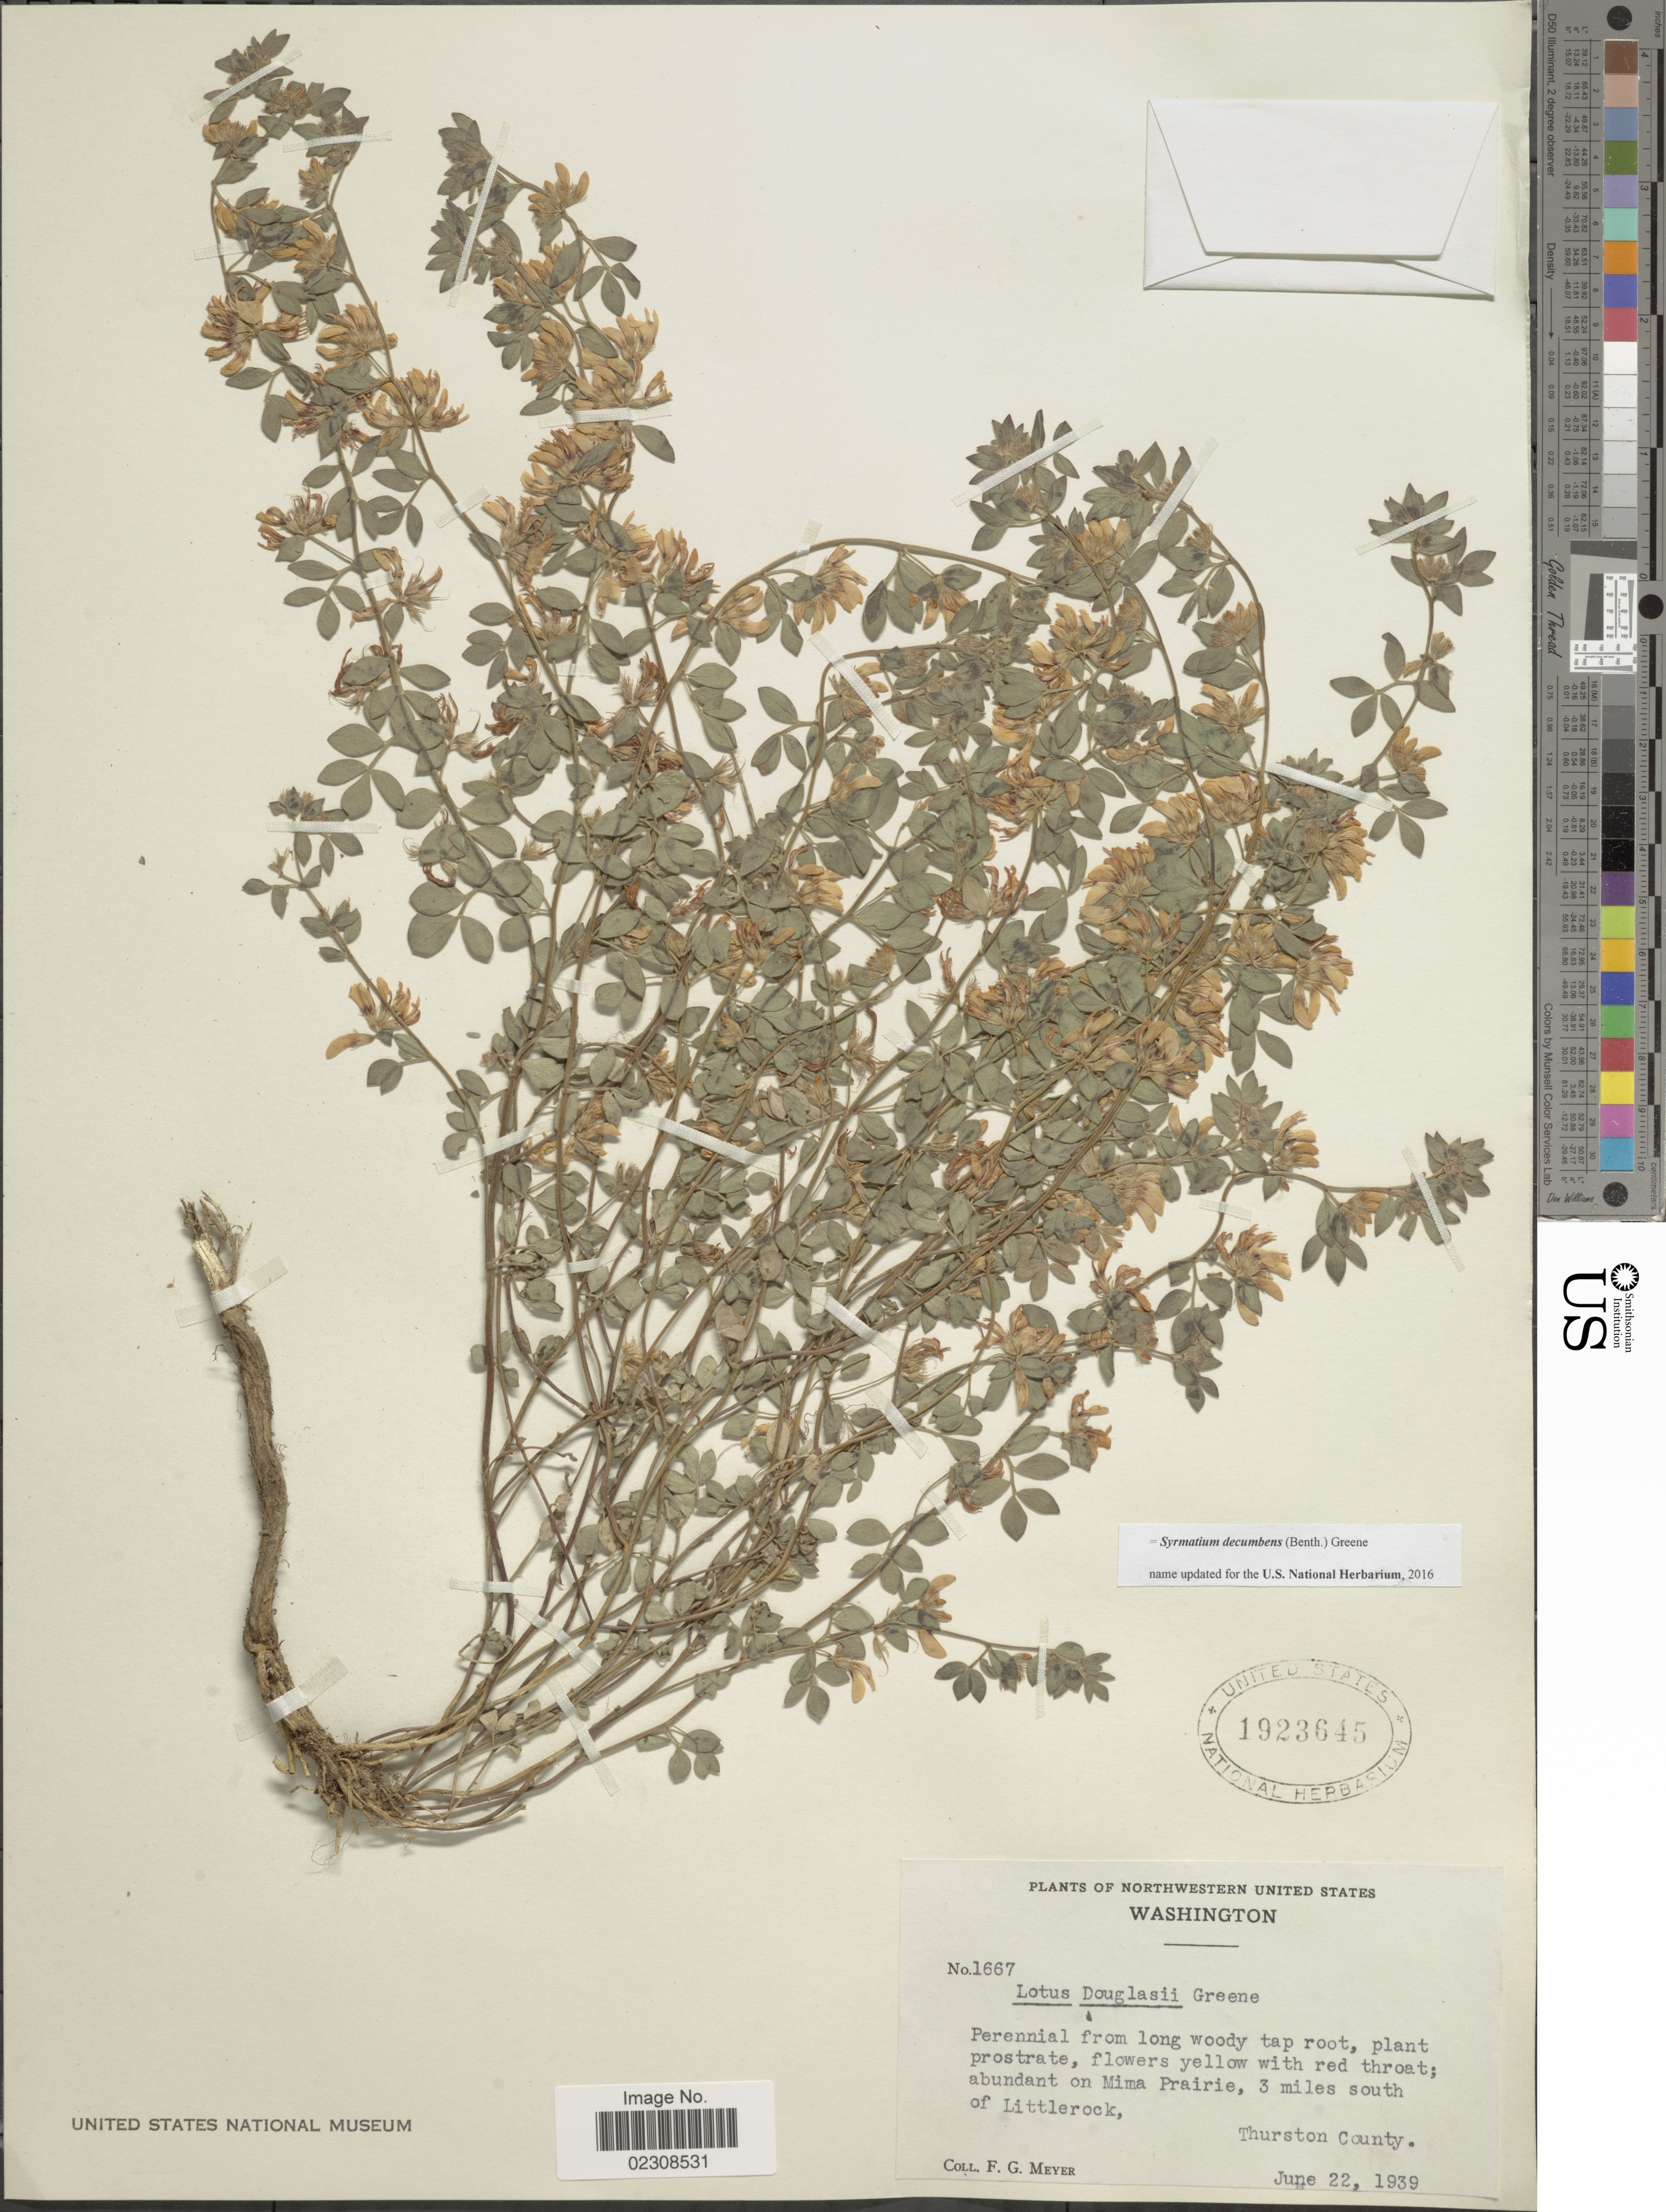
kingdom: Plantae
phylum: Tracheophyta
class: Magnoliopsida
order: Fabales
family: Fabaceae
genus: Syrmatium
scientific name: Syrmatium decumbens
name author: (Benth.) Greene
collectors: F. G. Meyer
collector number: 1667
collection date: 1939-06-22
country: United States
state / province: Washington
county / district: Thurston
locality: Northwestern United States. 3 miles south of Littlerock. Thurston County.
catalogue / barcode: US 1923645